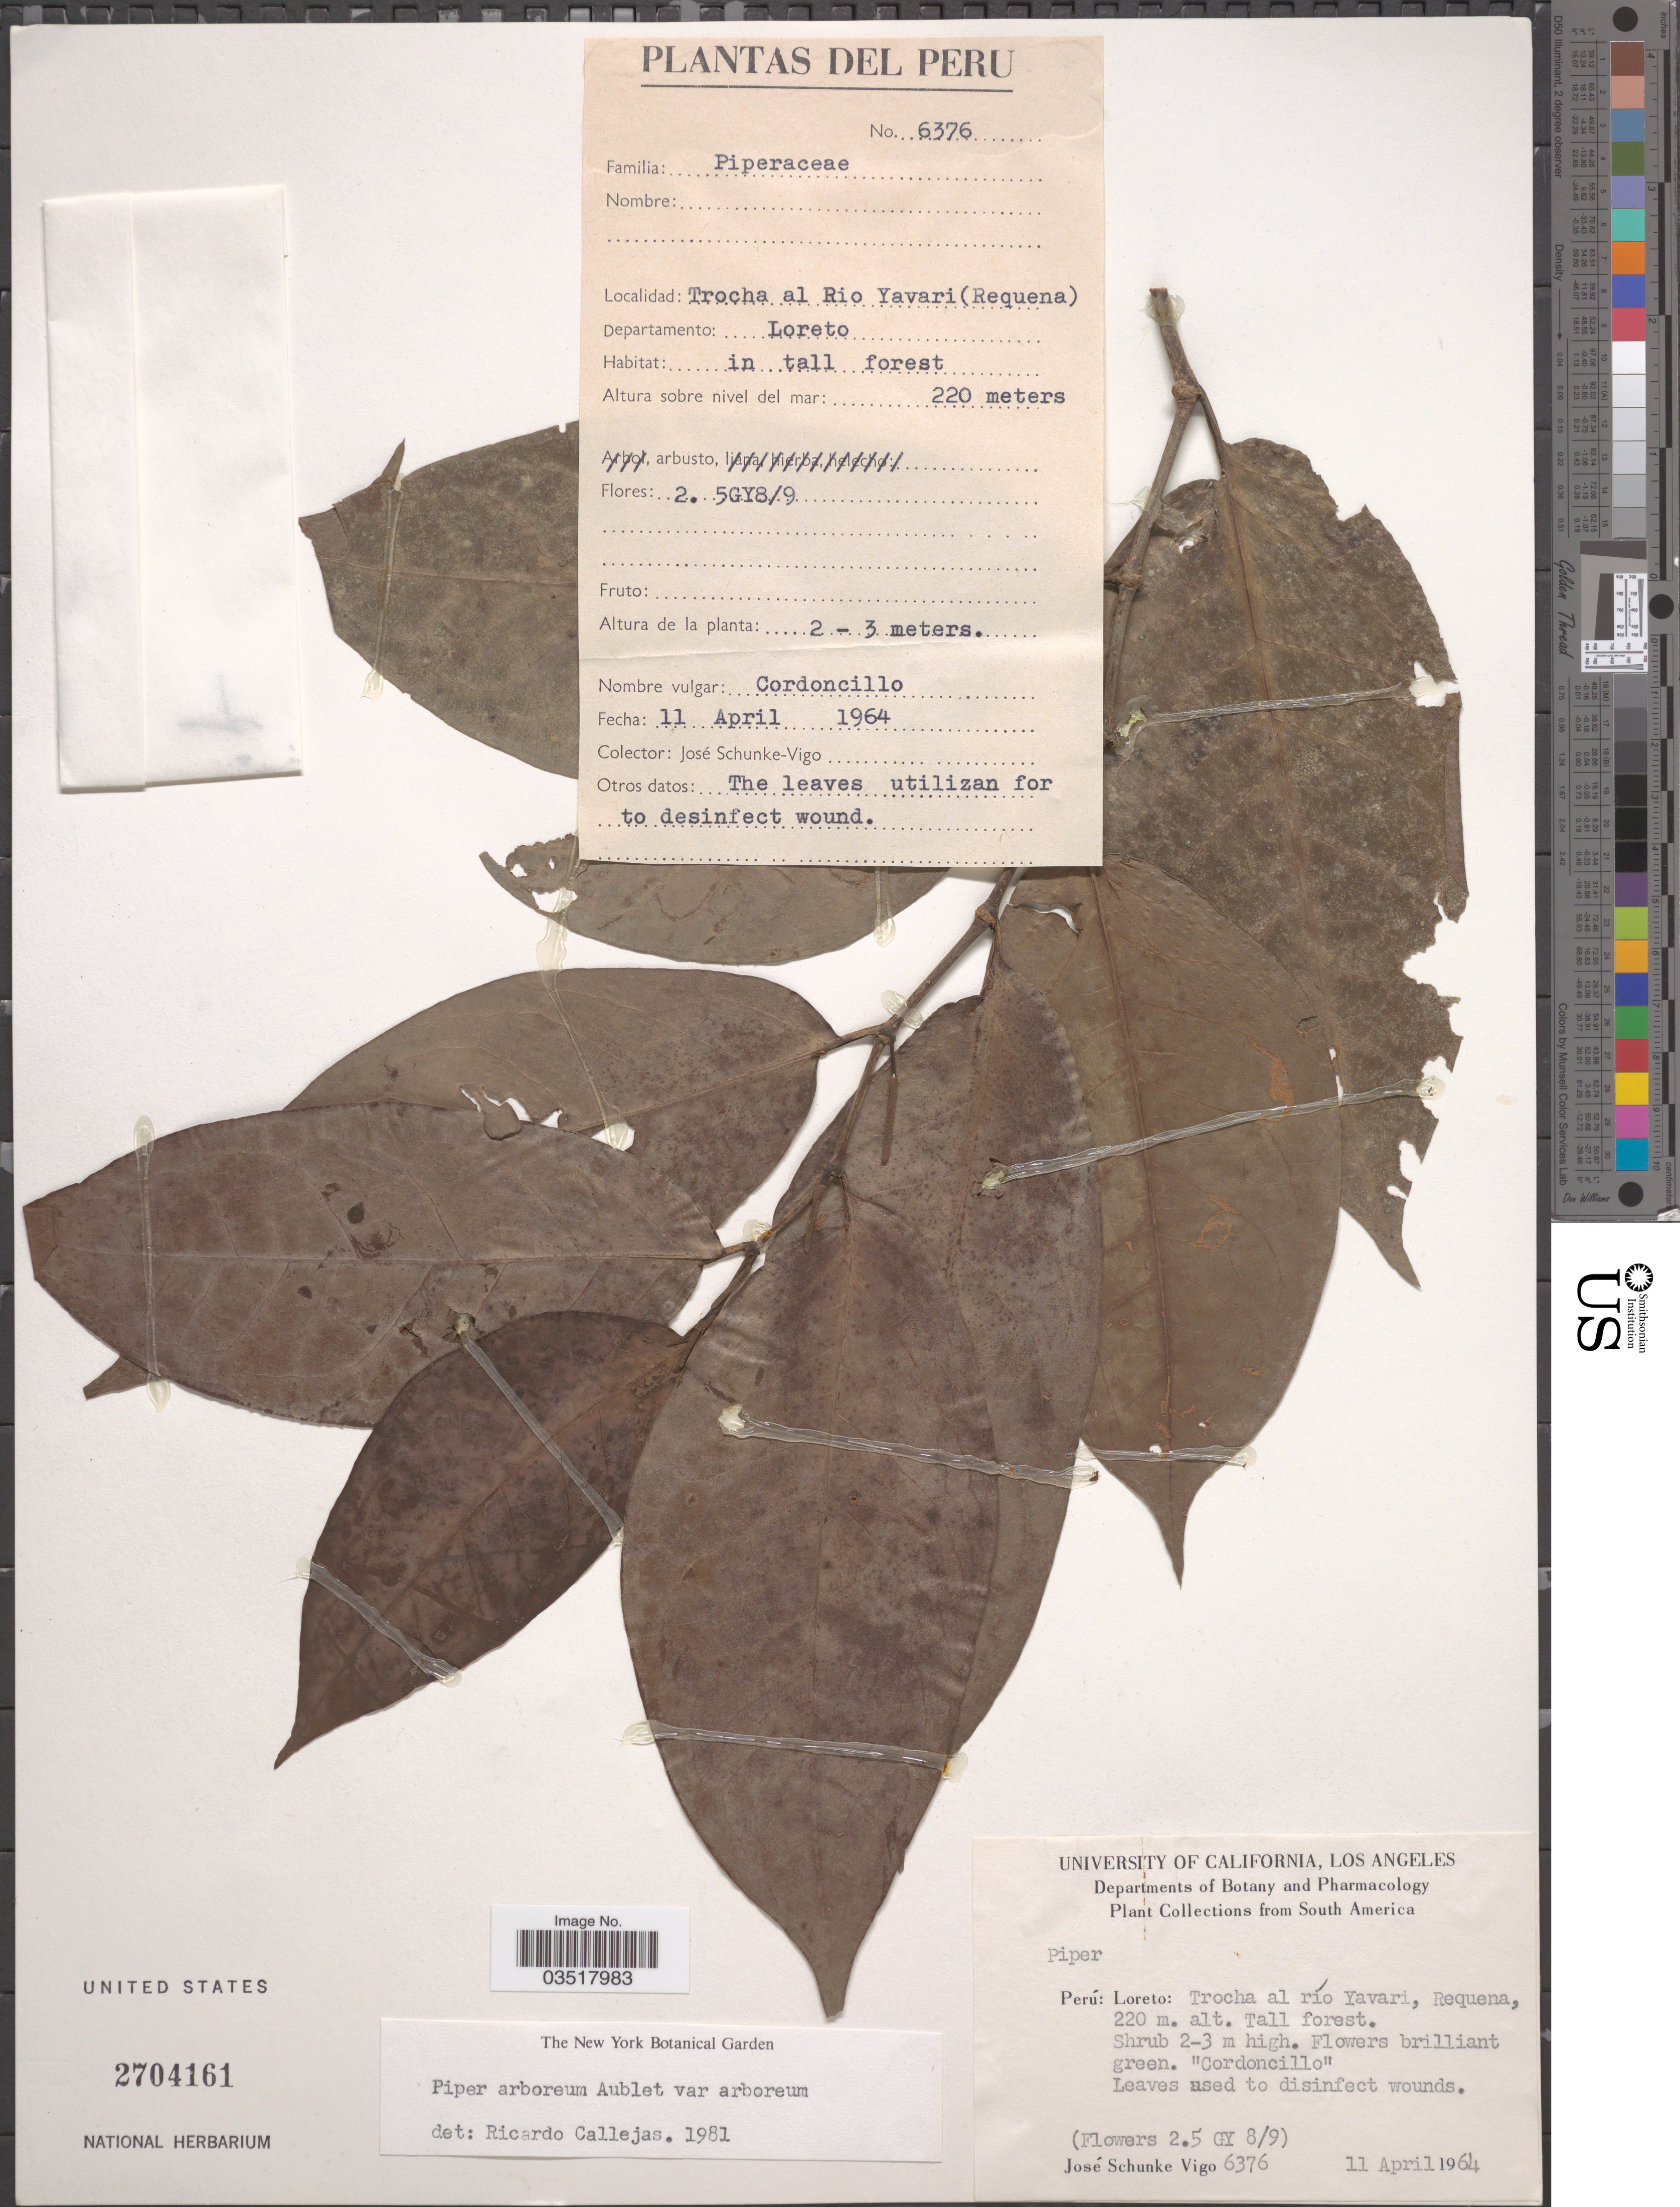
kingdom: Plantae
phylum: Tracheophyta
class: Magnoliopsida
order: Piperales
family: Piperaceae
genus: Piper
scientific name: Piper arboreum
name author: Aubl.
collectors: J. Schunke Vigo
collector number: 6376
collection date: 1964-04-11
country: Peru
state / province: Loreto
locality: Trocha al Río Yavari, Requena. Departamento: Loreto.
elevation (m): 220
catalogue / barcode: US 2704161